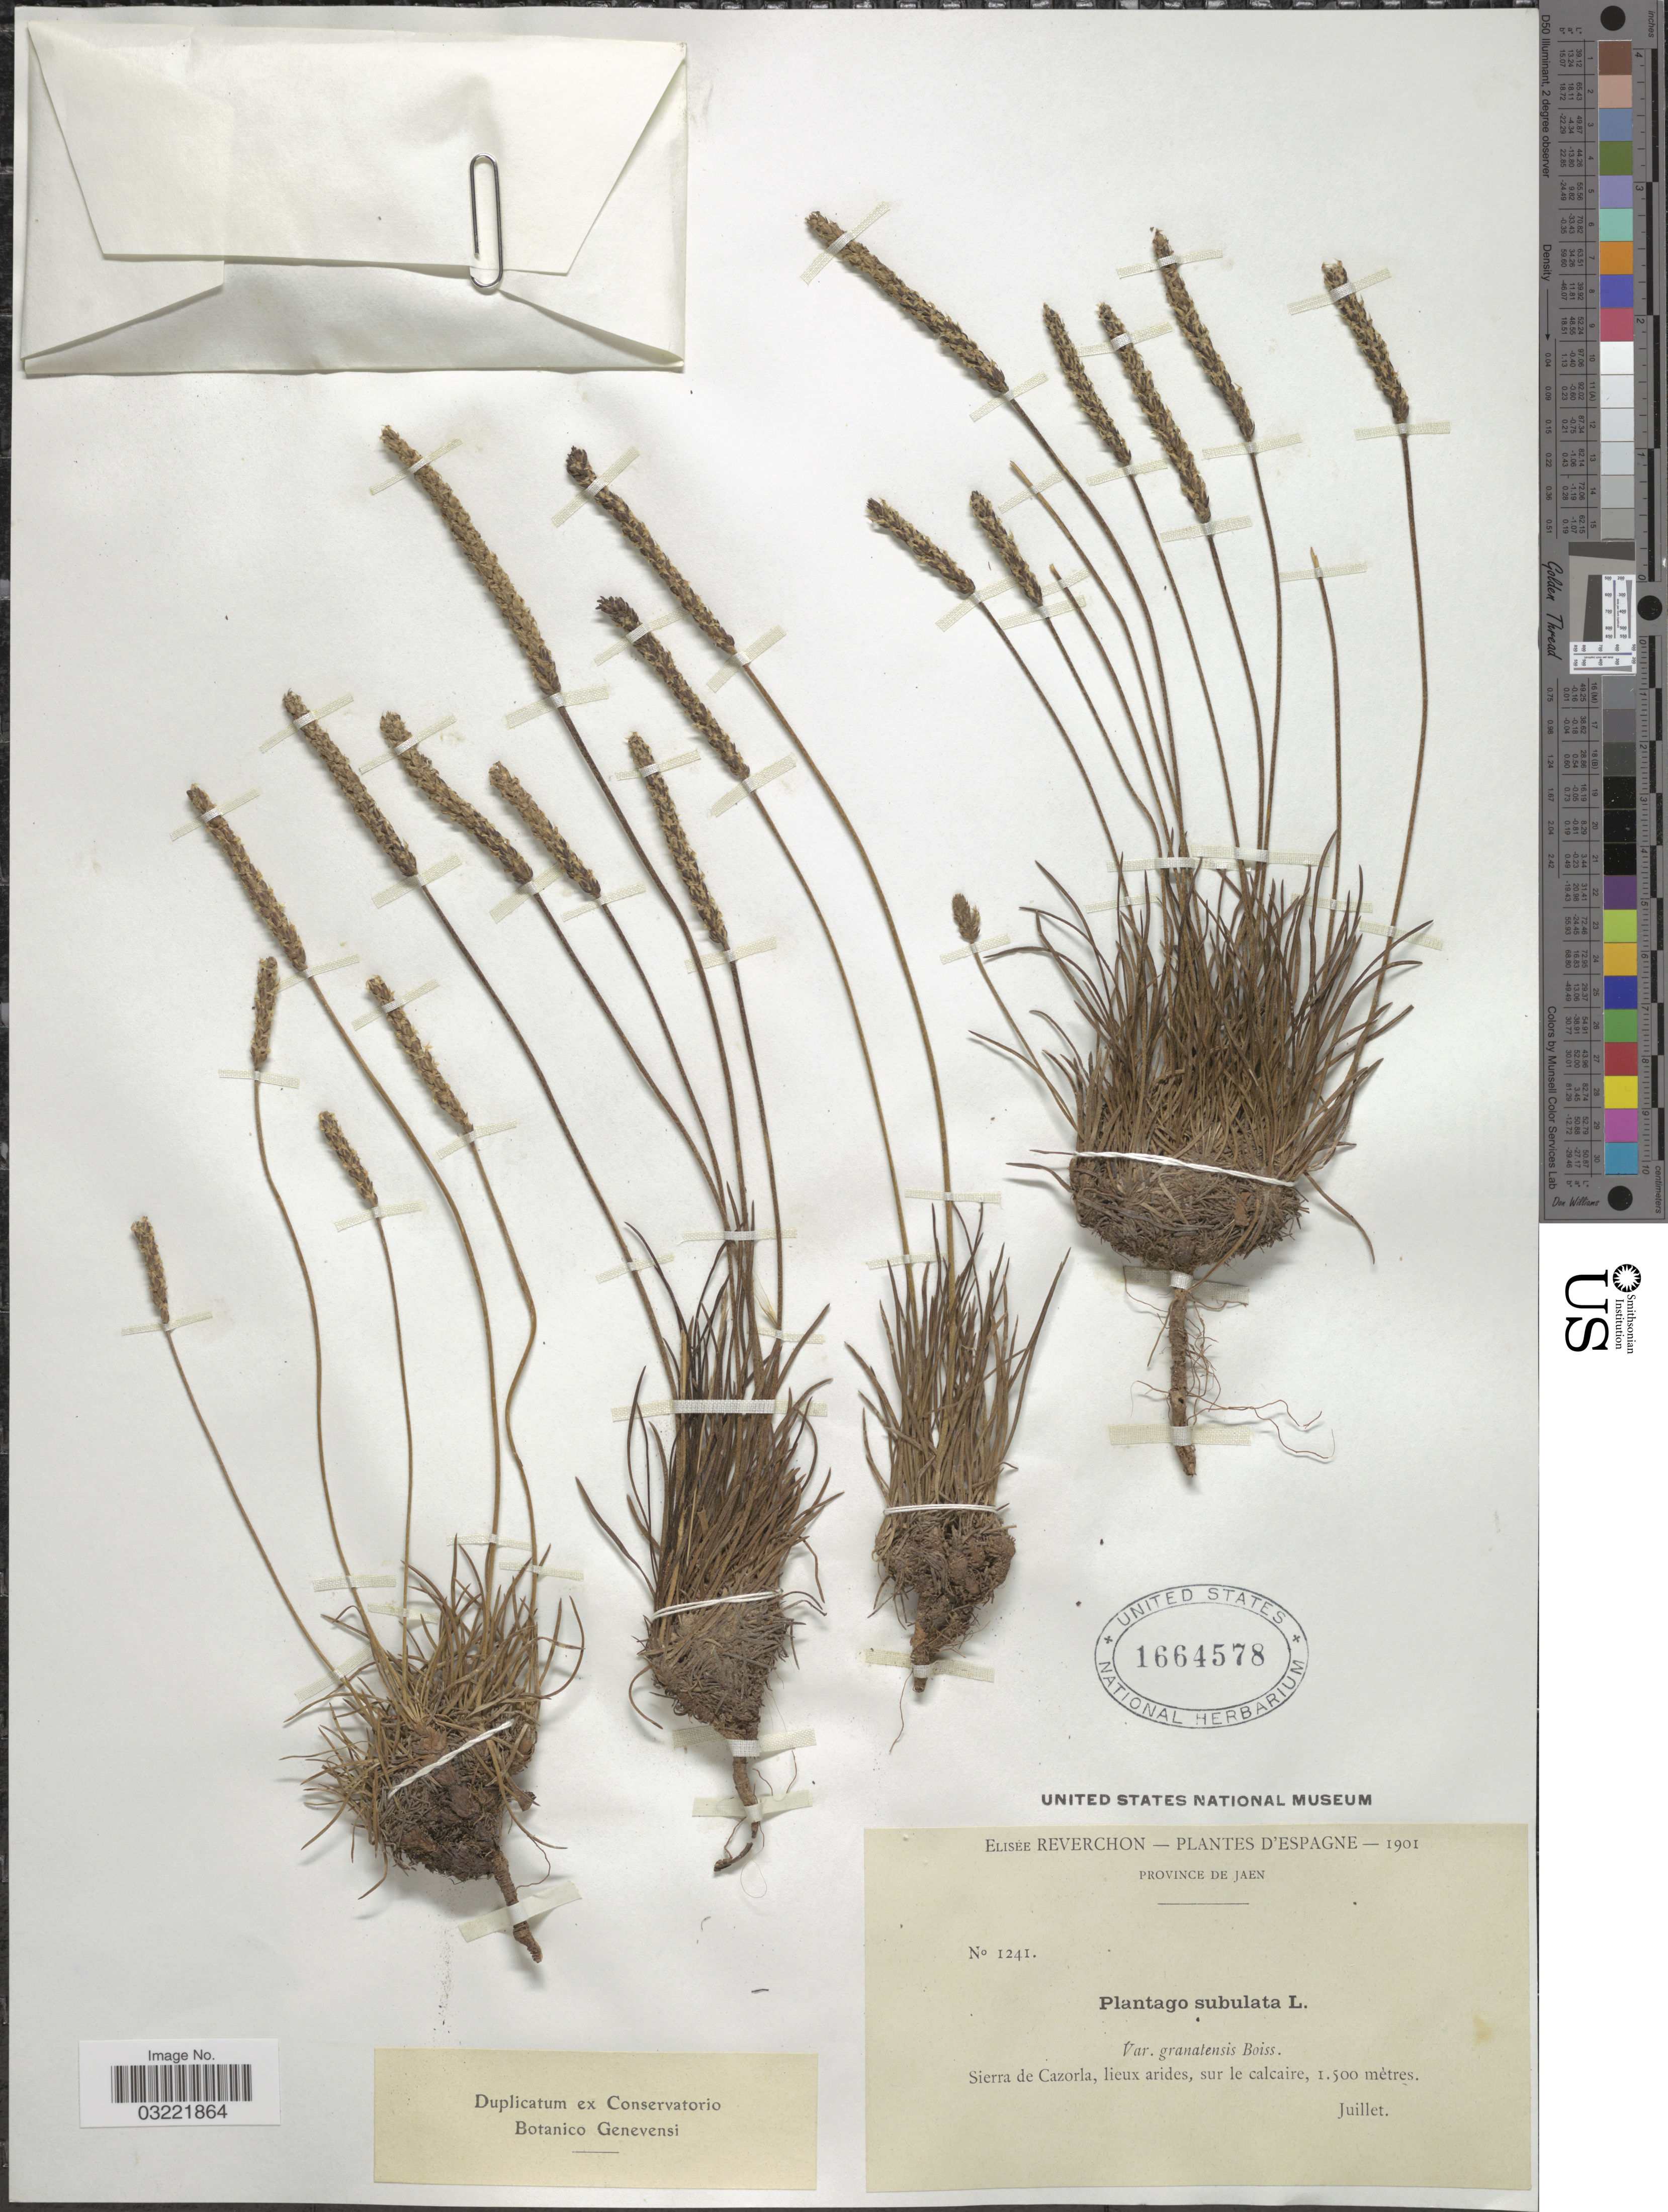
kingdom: Plantae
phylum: Tracheophyta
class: Magnoliopsida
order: Lamiales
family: Plantaginaceae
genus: Plantago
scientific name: Plantago subulata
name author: L.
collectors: E. Reverchon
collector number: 1241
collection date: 1901-07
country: Spain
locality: D'Espagne. Province de Jaen. Sierra de Cazorla, lieux arides, sur le calcaire.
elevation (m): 1500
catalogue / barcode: US 1664578